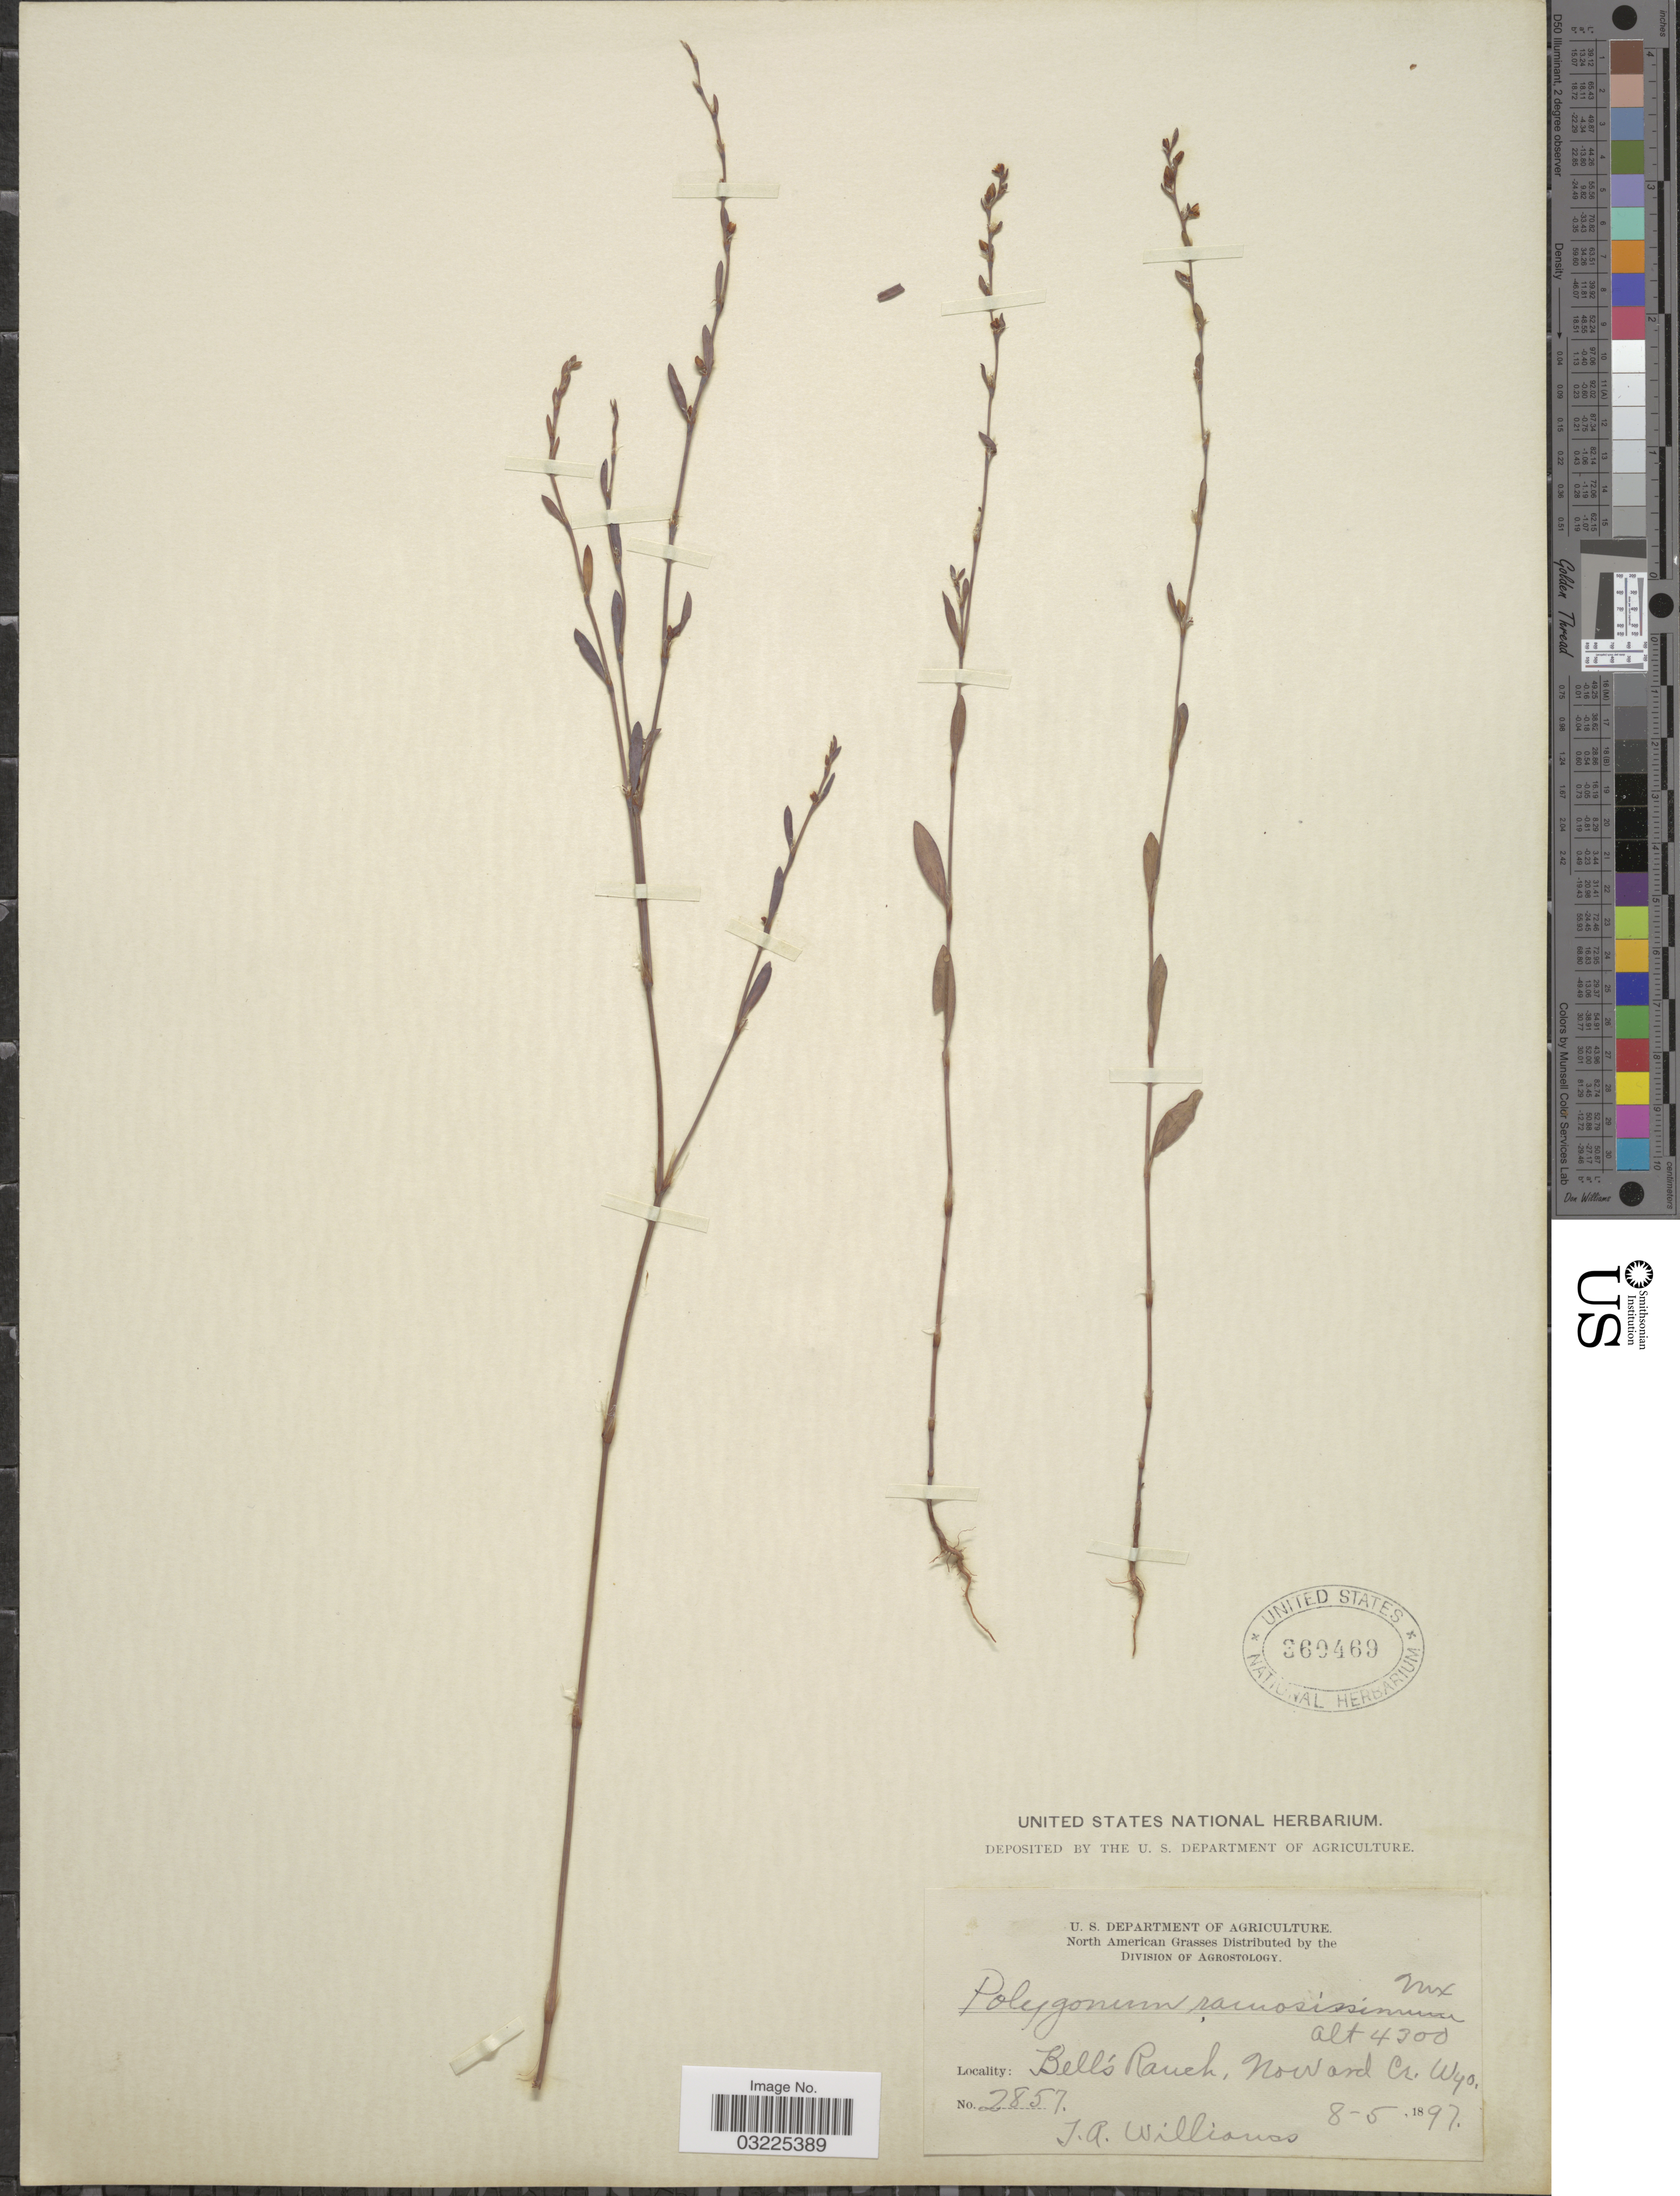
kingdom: Plantae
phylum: Tracheophyta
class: Magnoliopsida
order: Caryophyllales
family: Polygonaceae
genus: Polygonum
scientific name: Polygonum ramosissimum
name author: Michx.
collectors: J. A. Williams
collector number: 2857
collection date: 1897-08-05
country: United States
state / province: Wyoming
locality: Bell's Ranch, Howard Cr. Wyo.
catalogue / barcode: US 360469